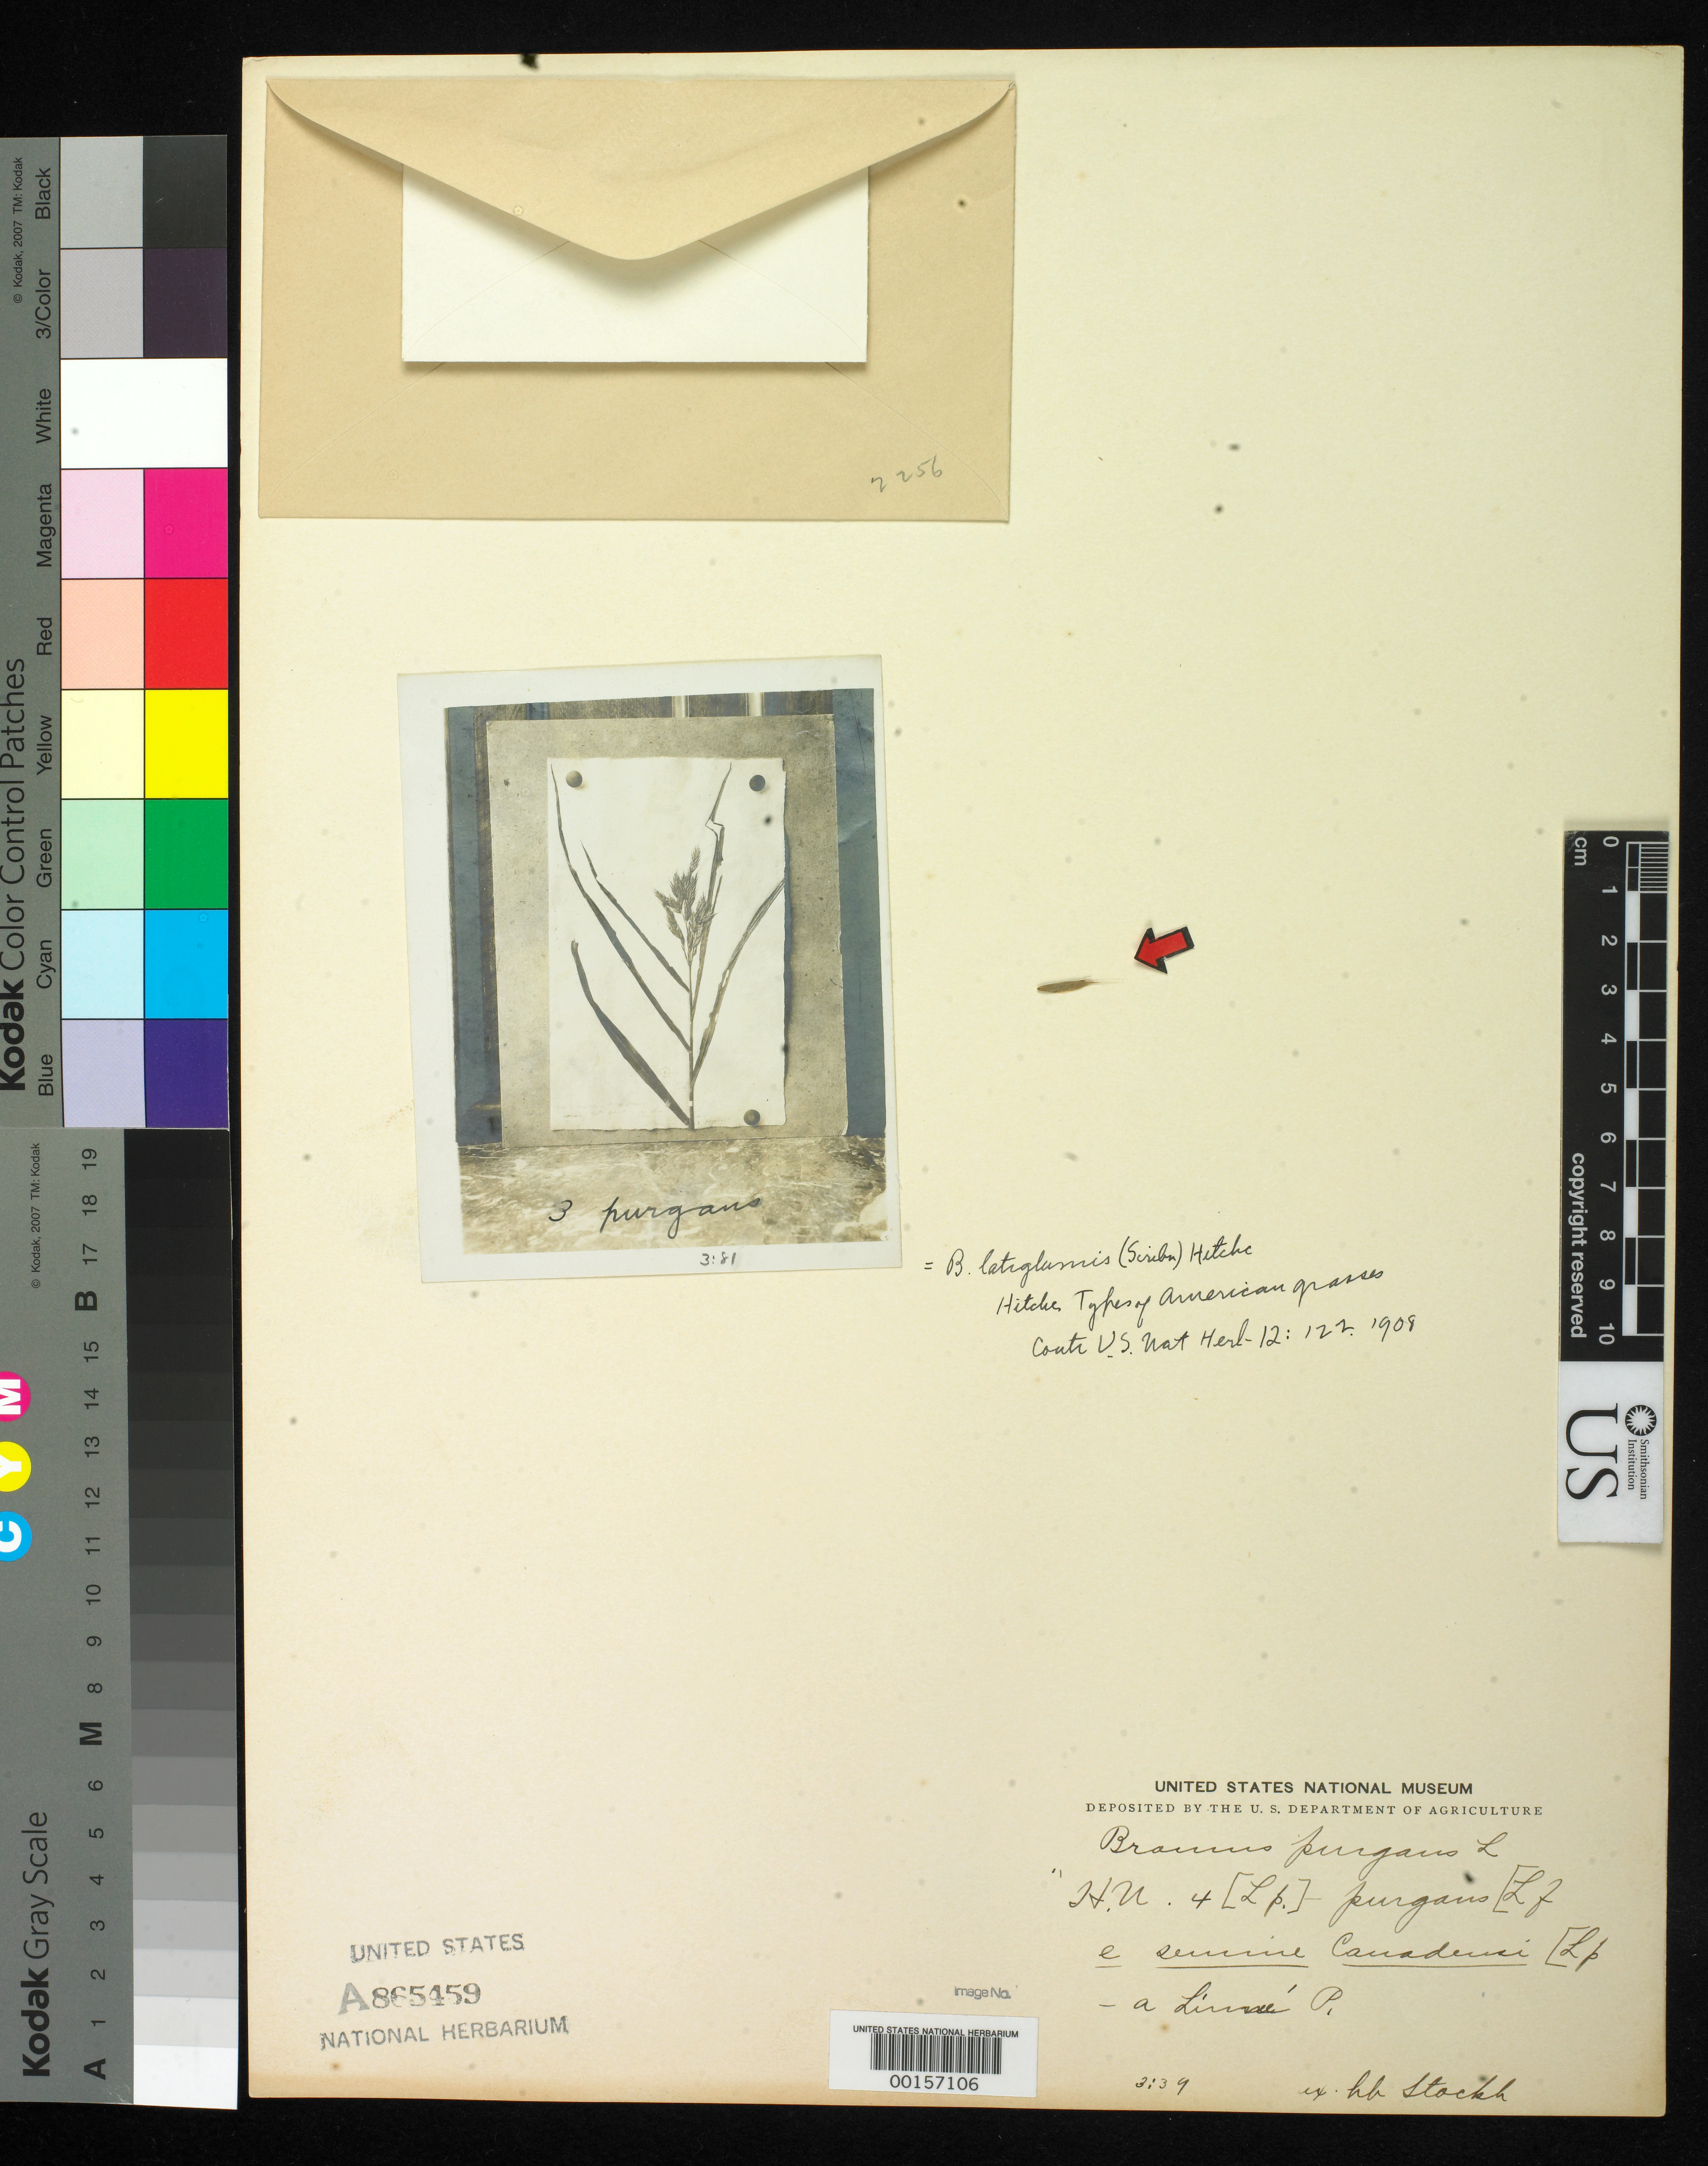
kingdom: Plantae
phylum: Tracheophyta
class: Liliopsida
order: Poales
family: Poaceae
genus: Bromus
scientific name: Bromus purgans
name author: L.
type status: Type Fragment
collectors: P. Kalm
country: Canada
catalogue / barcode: US 865459A